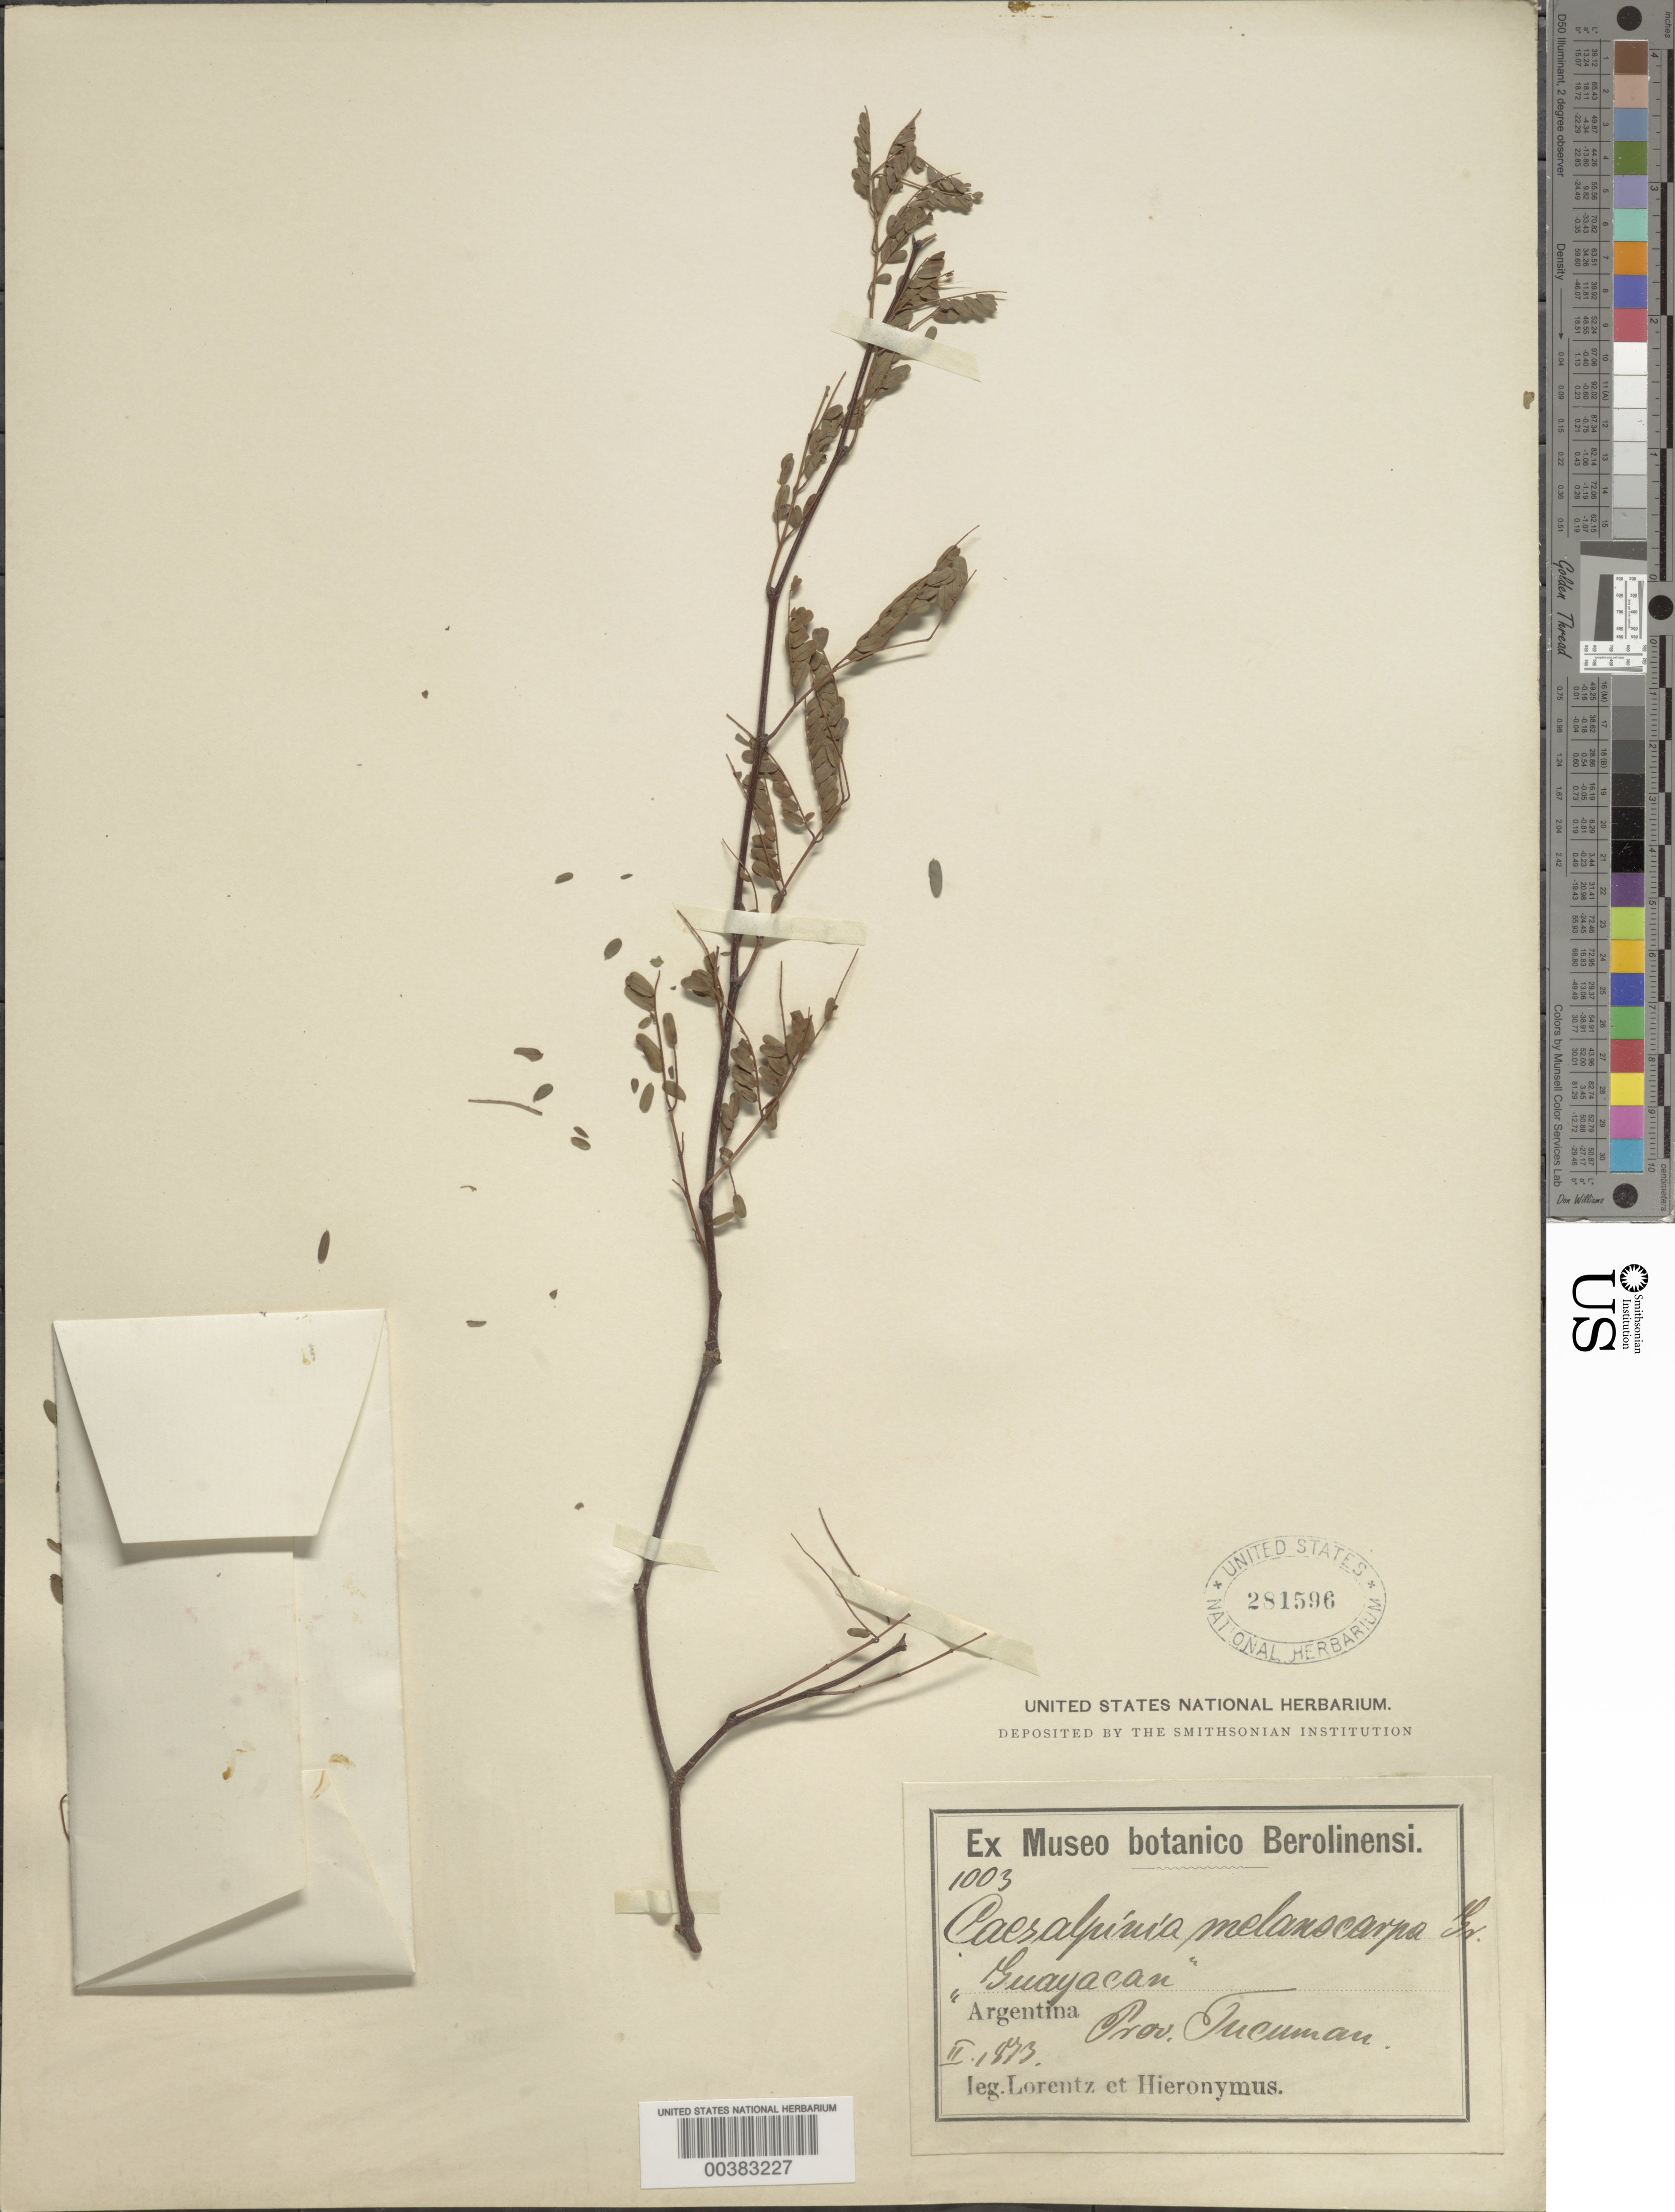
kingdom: Plantae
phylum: Tracheophyta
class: Magnoliopsida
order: Fabales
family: Fabaceae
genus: Libidibia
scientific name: Libidibia paraguariensis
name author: (Parodi) G.P. Lewis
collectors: P. G. Lorentz & G. H. Hieronymus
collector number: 1003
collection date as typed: Feb 1873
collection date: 1873-02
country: Argentina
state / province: Tucumán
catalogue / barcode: US 281596